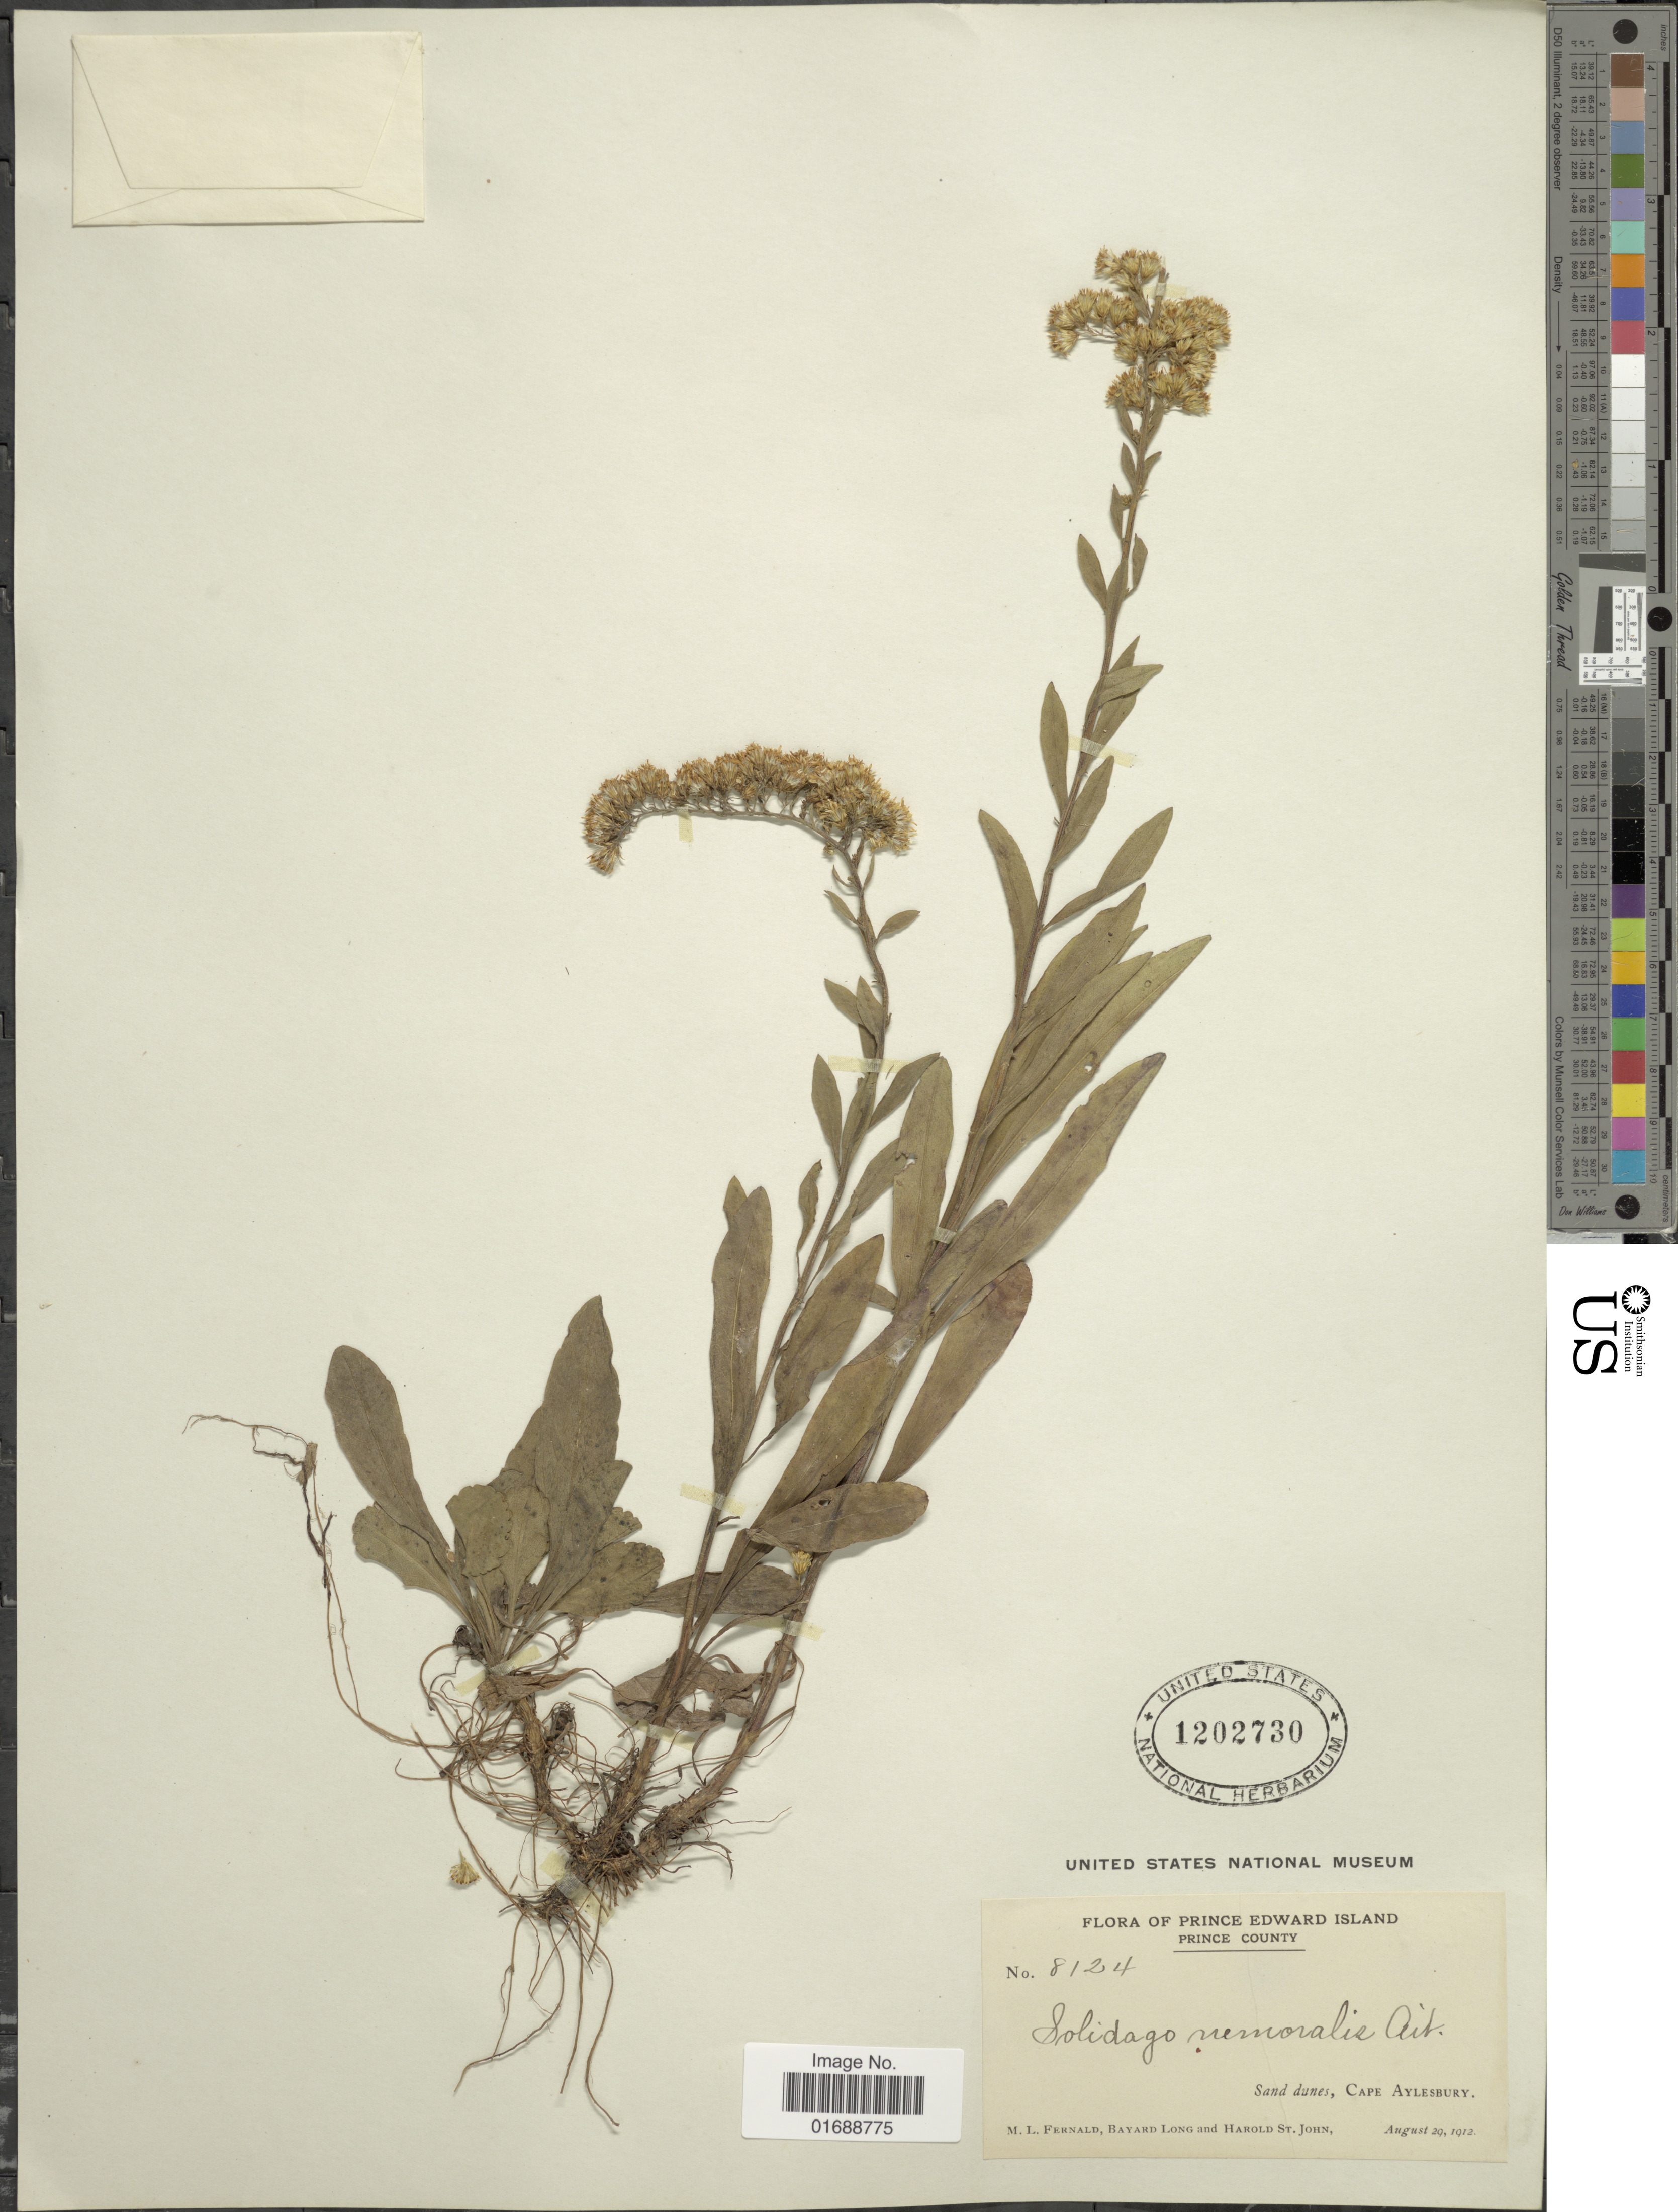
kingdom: Plantae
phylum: Tracheophyta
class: Magnoliopsida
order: Asterales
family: Asteraceae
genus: Solidago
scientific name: Solidago nemoralis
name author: Aiton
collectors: M. L. Fernald, B. Long & H. St. John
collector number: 8124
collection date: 1912-08-29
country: Canada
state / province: Prince Edward Island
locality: Prince County, sand dunes, Cape Aylesbury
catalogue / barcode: US 1202730